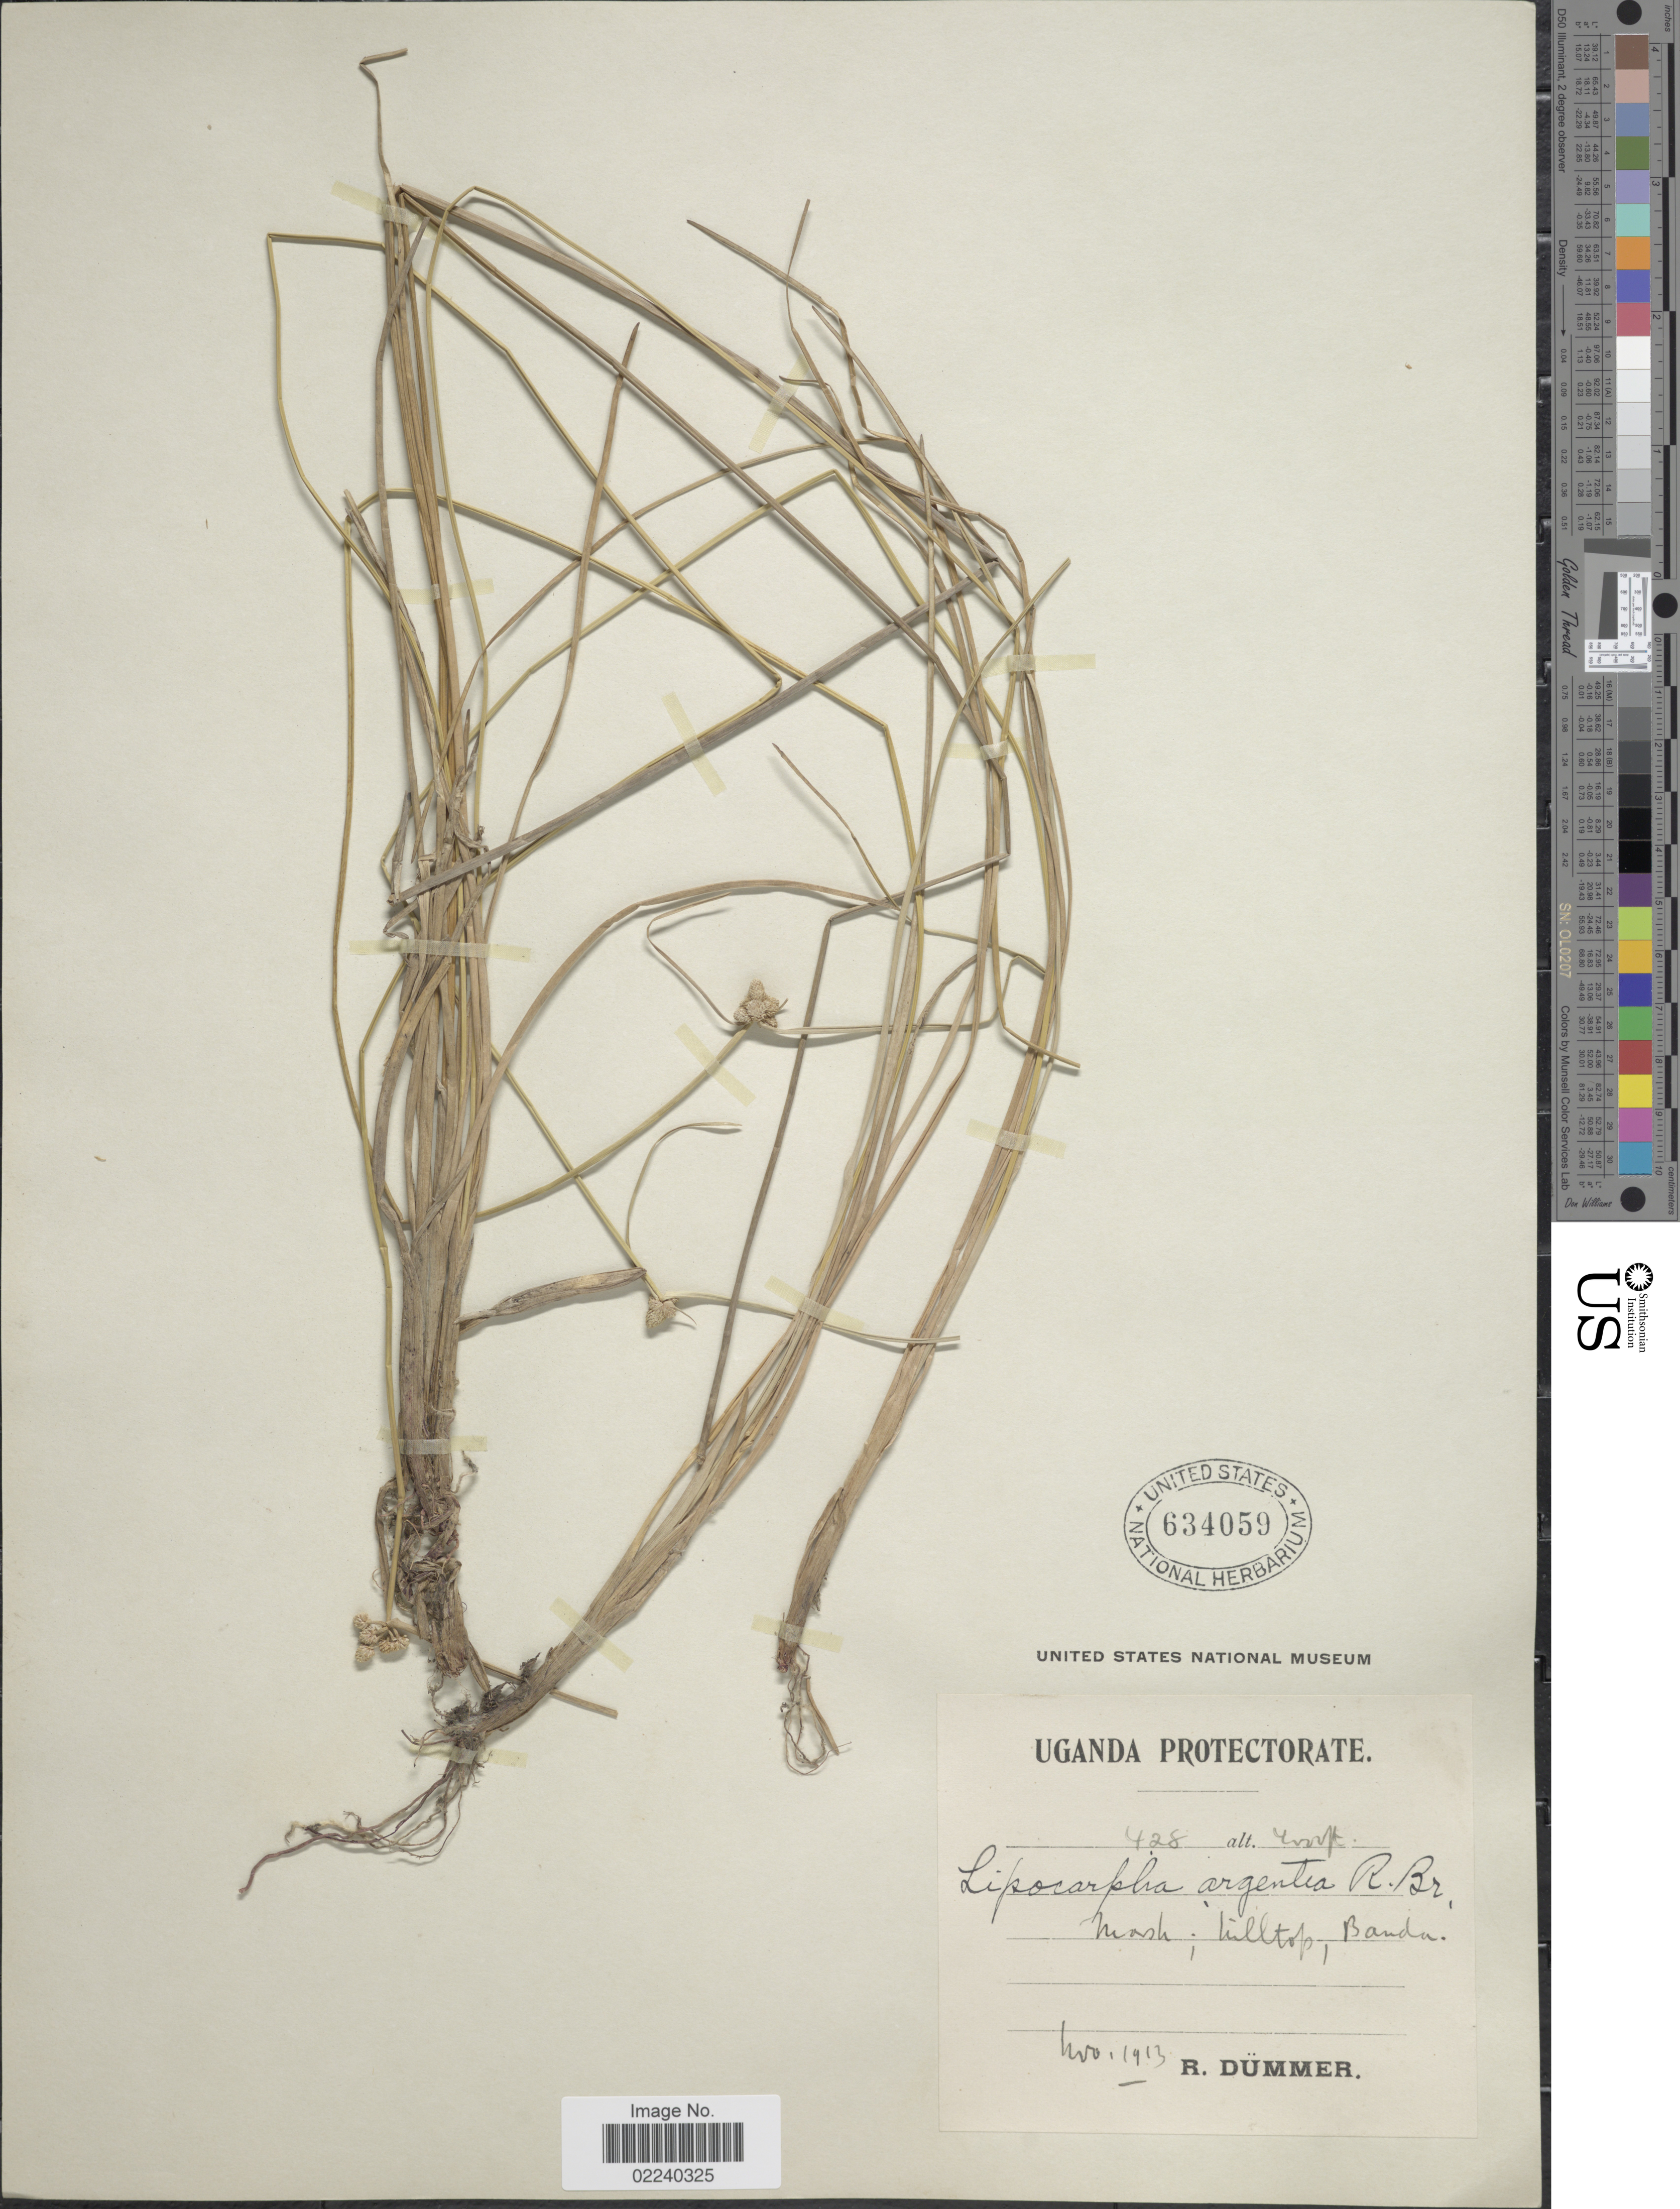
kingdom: Plantae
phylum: Tracheophyta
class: Liliopsida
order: Poales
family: Cyperaceae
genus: Cyperus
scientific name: Cyperus albescens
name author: (Steud.) Larridon & Govaerts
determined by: Strong, M. T., (US), Smithsonian Institution - National Museum of Natural History (UNITED STATES)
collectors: R. A. Dümmer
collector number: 428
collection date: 1913-11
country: Uganda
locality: Banda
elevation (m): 1219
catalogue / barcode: US 634059